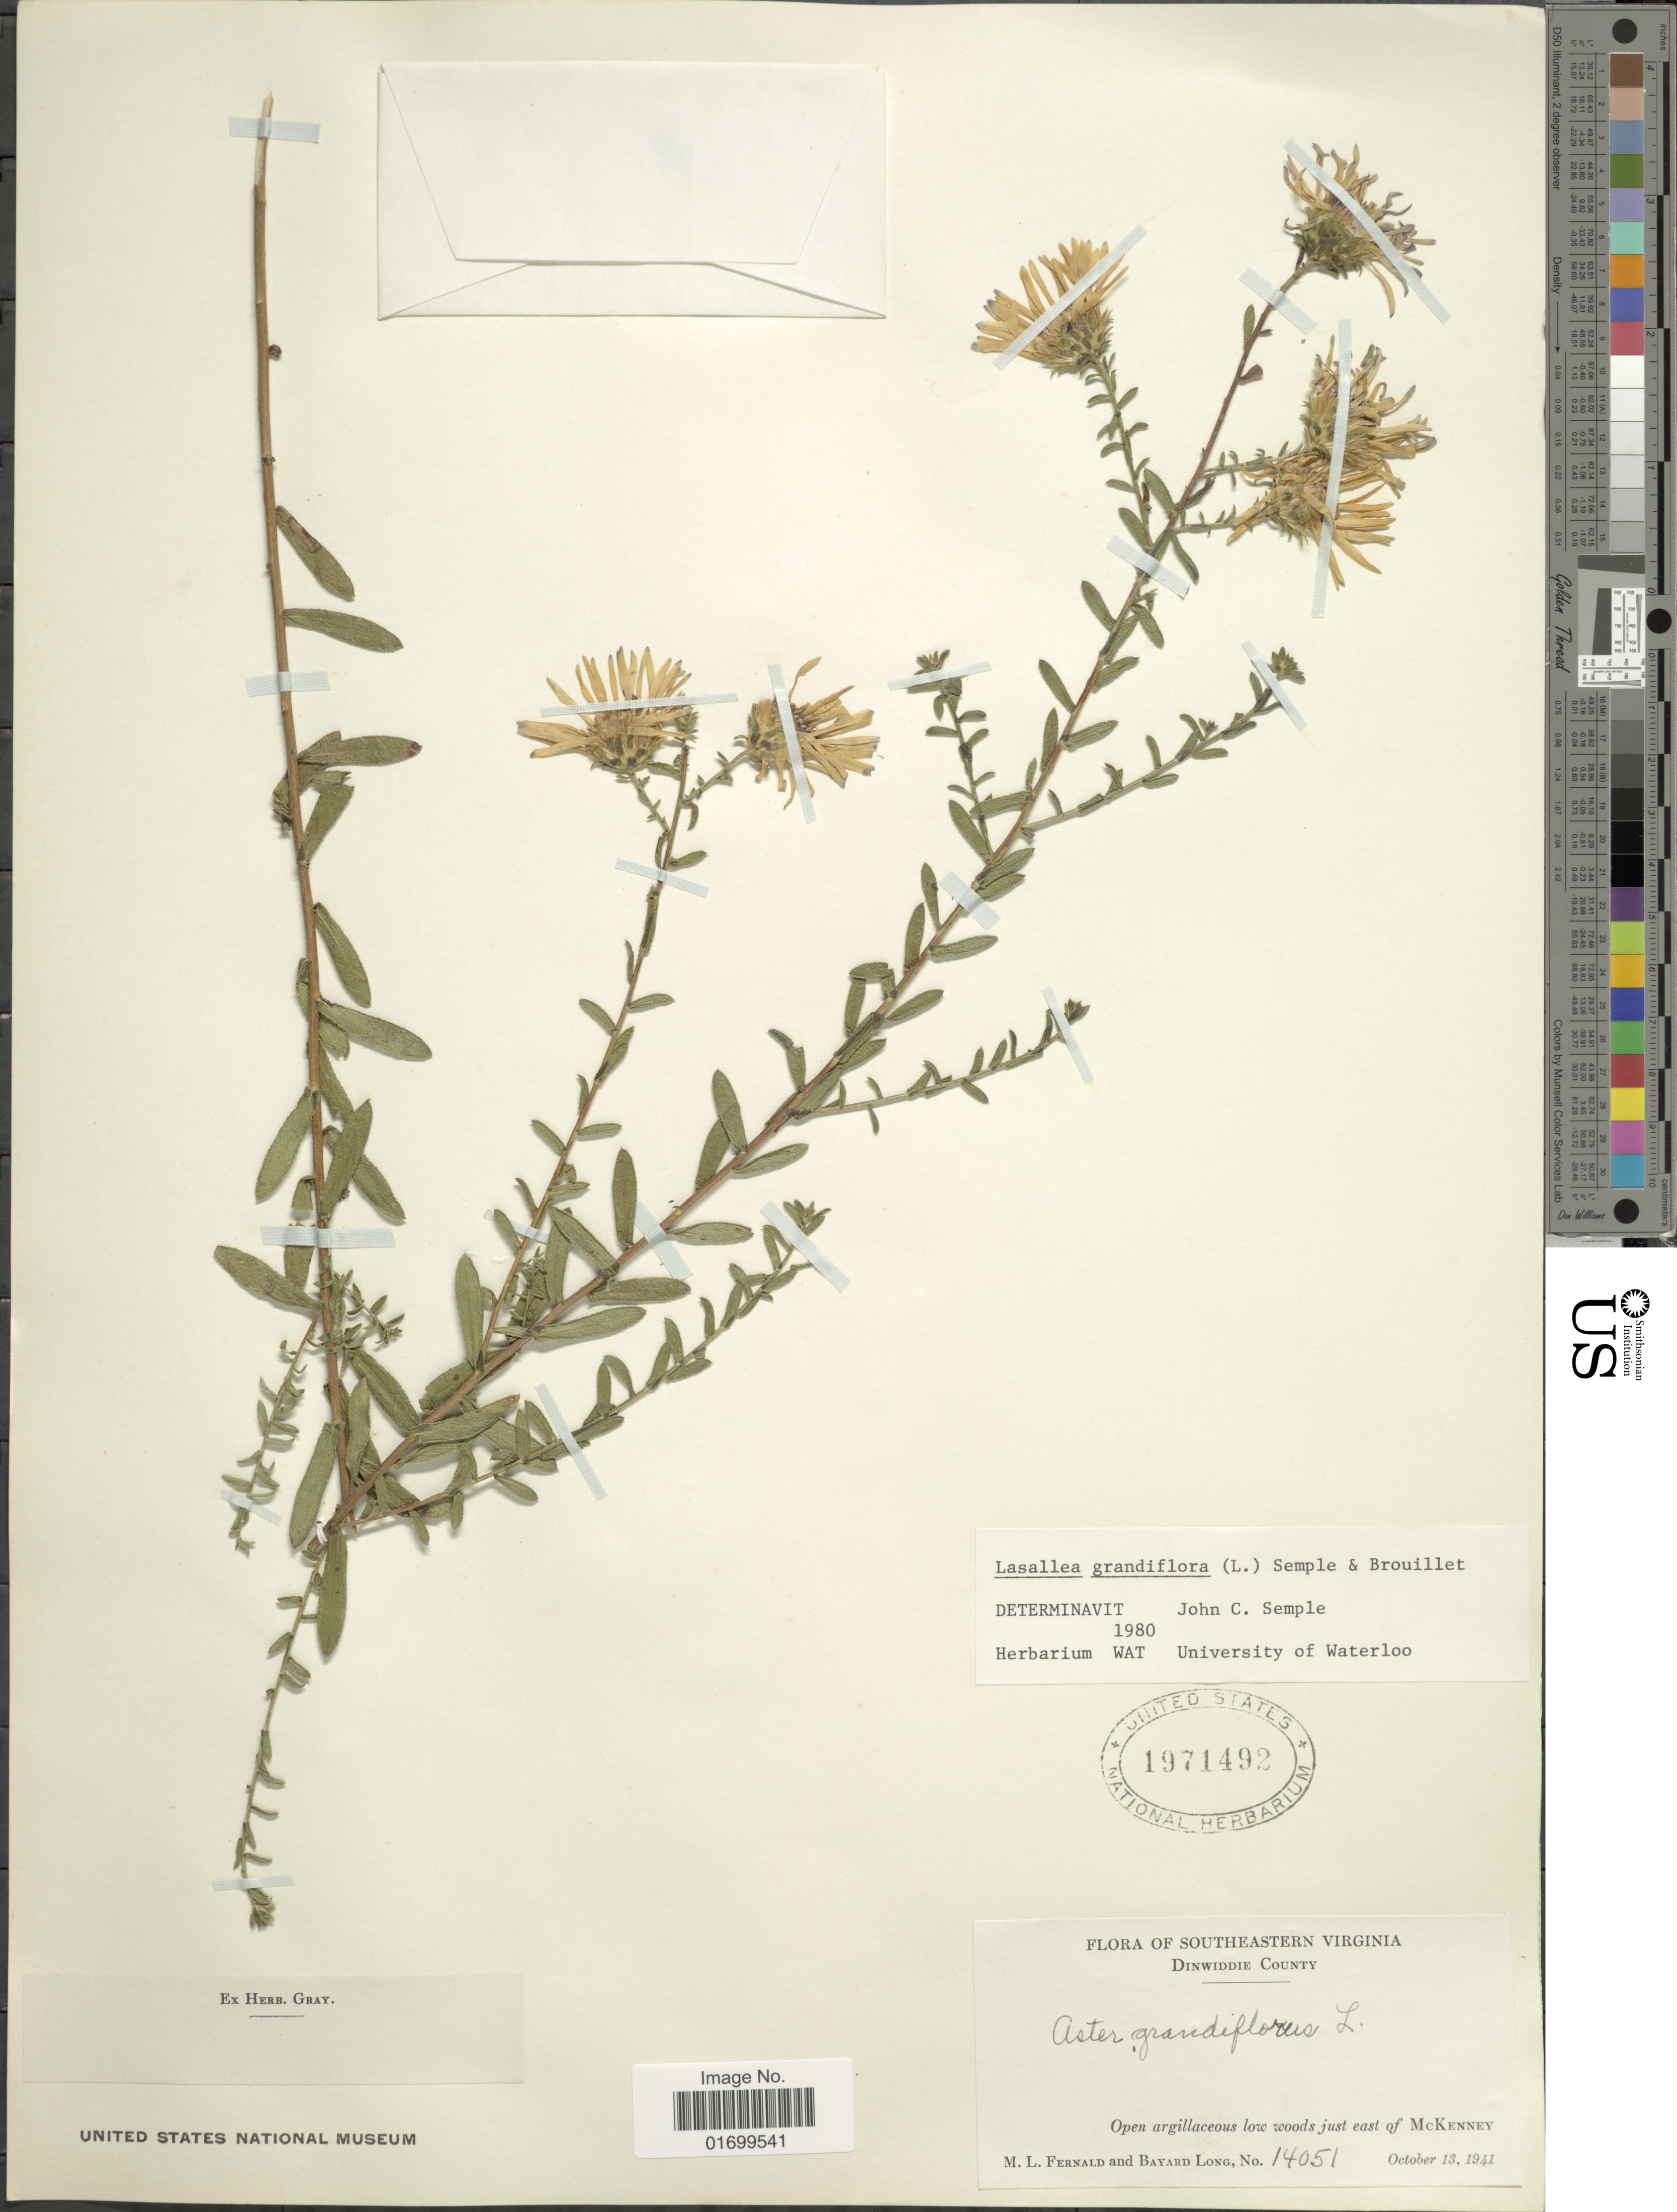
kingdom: Plantae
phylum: Tracheophyta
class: Magnoliopsida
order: Asterales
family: Asteraceae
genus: Symphyotrichum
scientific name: Symphyotrichum grandiflorum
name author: (L.) G.L. Nesom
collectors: M. L. Fernald & B. Long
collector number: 14051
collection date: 1941-10-13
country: United States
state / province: Virginia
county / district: Dinwiddie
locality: Southeastern Virginia, Dinwiddie County, open argillaceous low woods just east of McKenney.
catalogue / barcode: US 1971492